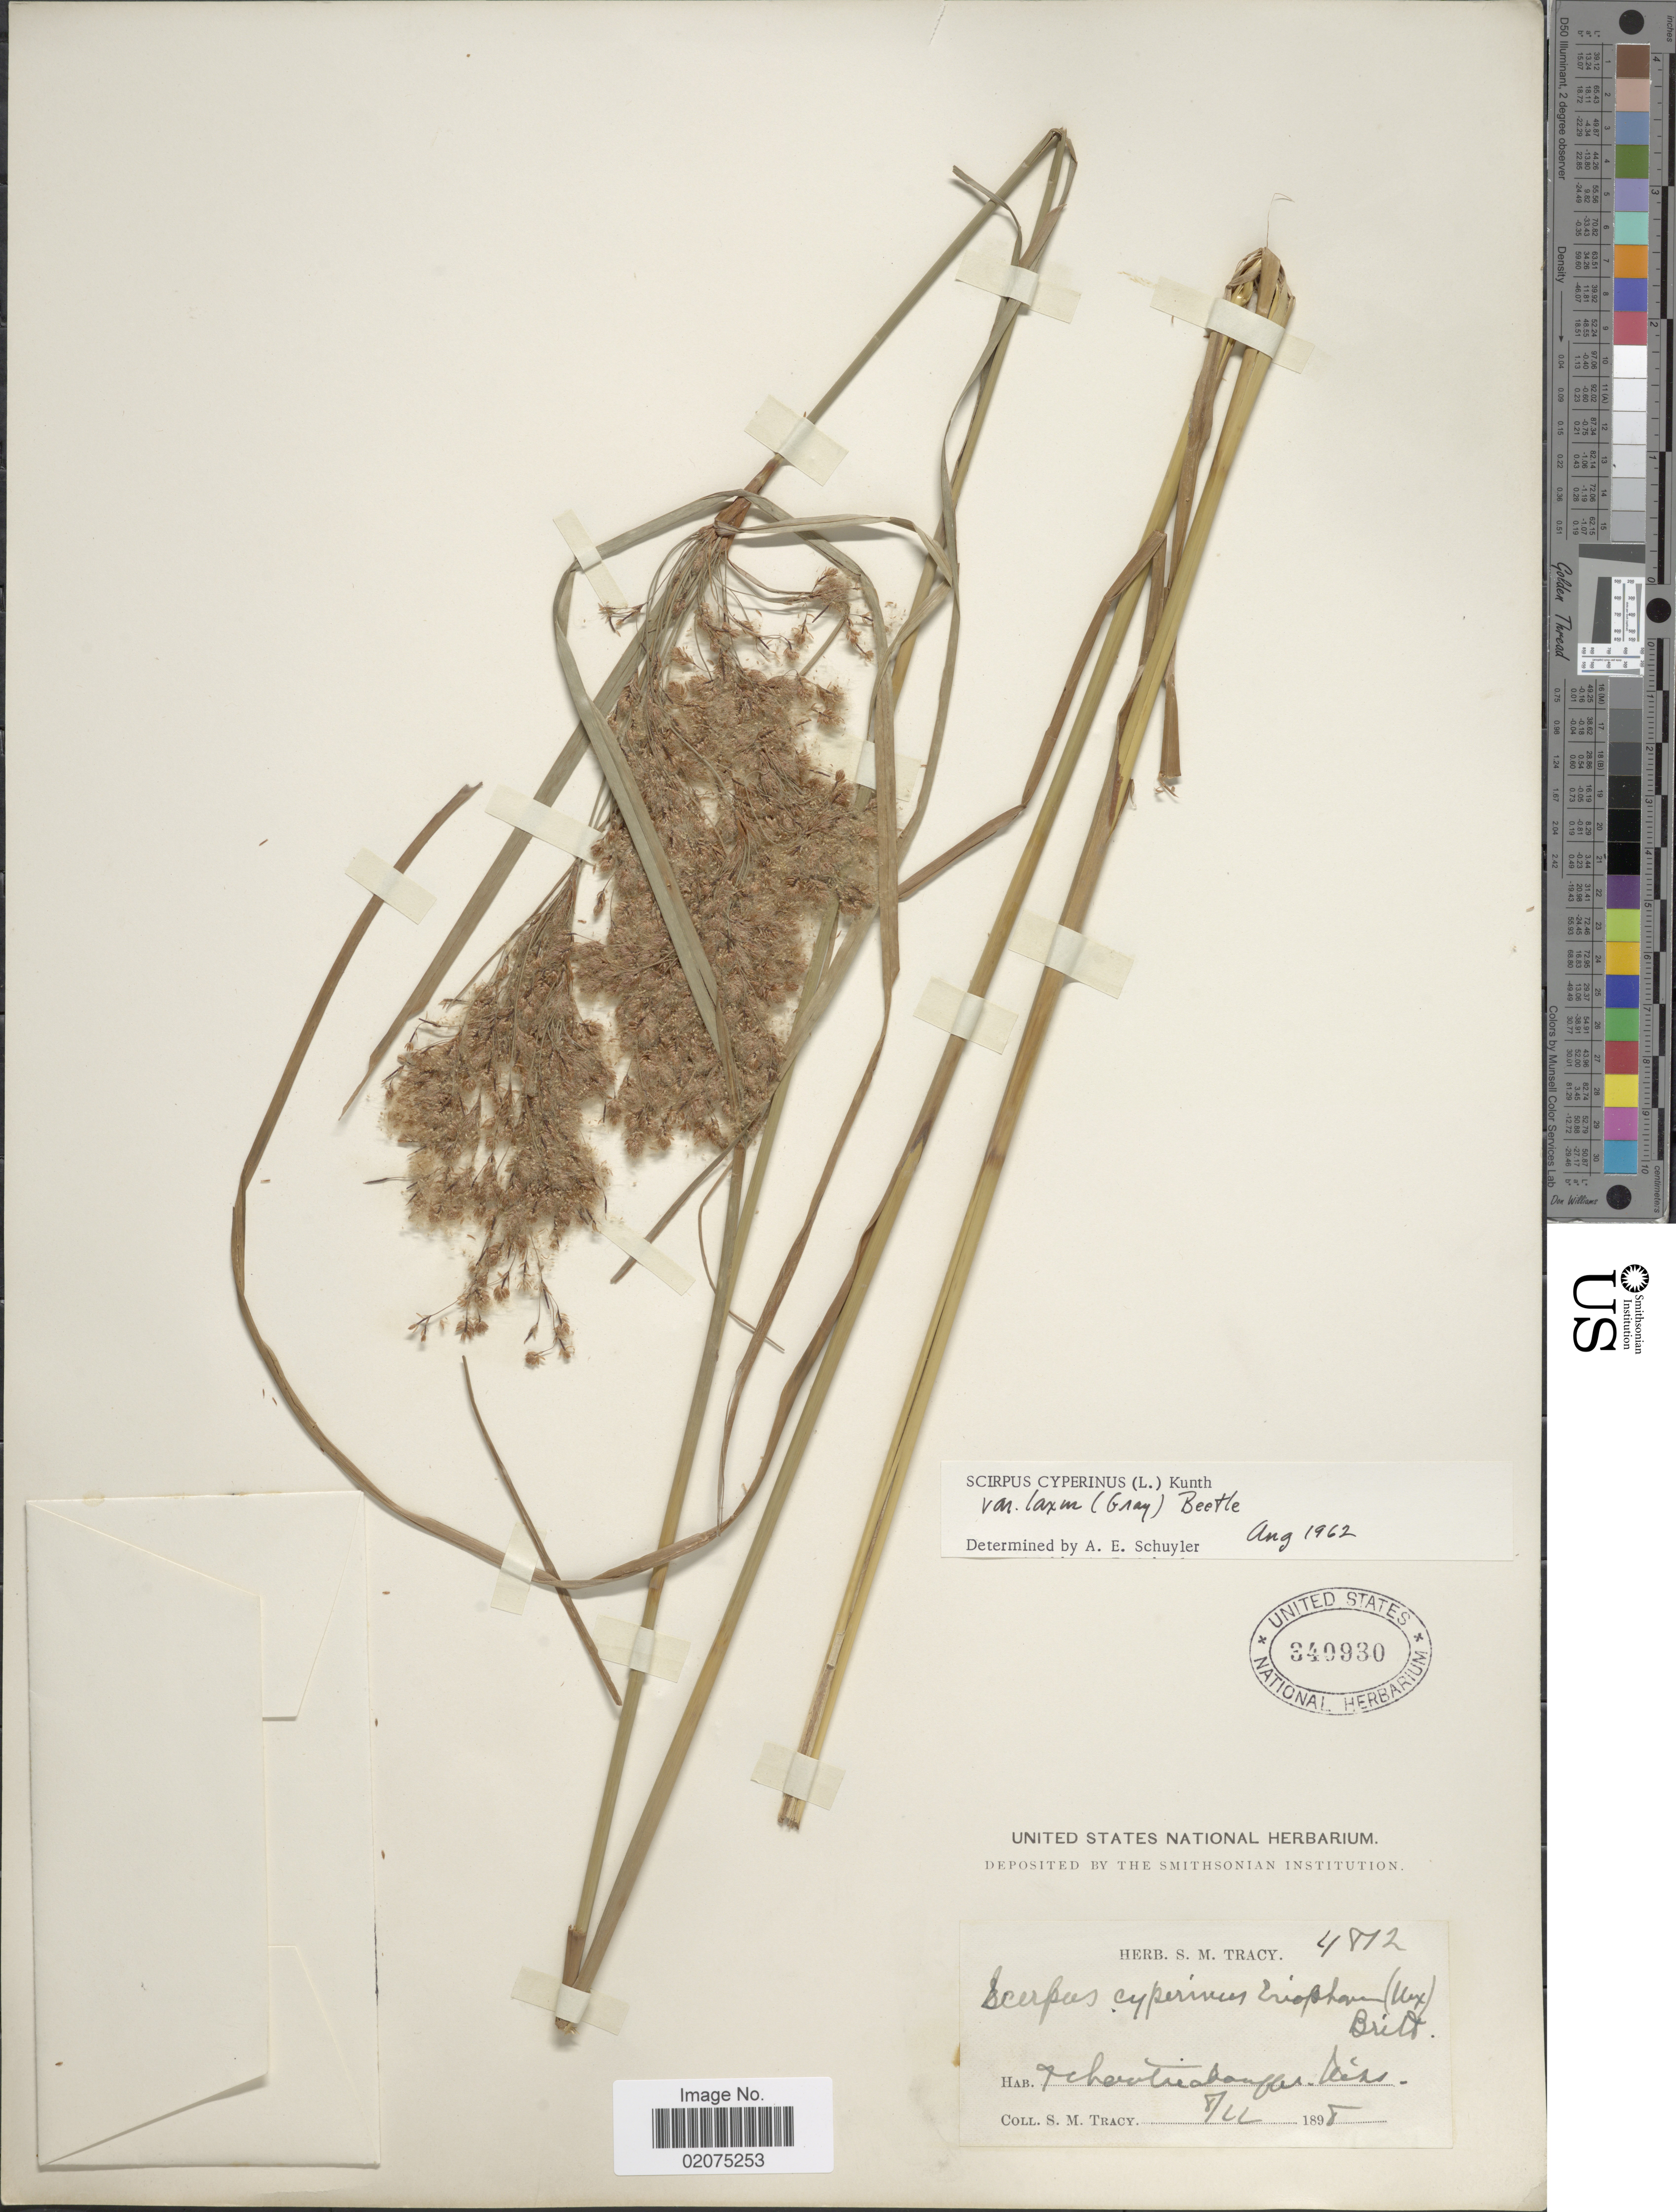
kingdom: Plantae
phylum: Tracheophyta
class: Liliopsida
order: Poales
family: Cyperaceae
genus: Scirpus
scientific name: Scirpus cyperinus var. laxus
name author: (A. Gray) Beetle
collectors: S. M. Tracy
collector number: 4812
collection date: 1898-08-22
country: United States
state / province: Mississippi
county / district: Harrison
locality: Tchoutacabouffa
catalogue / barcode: US 340930